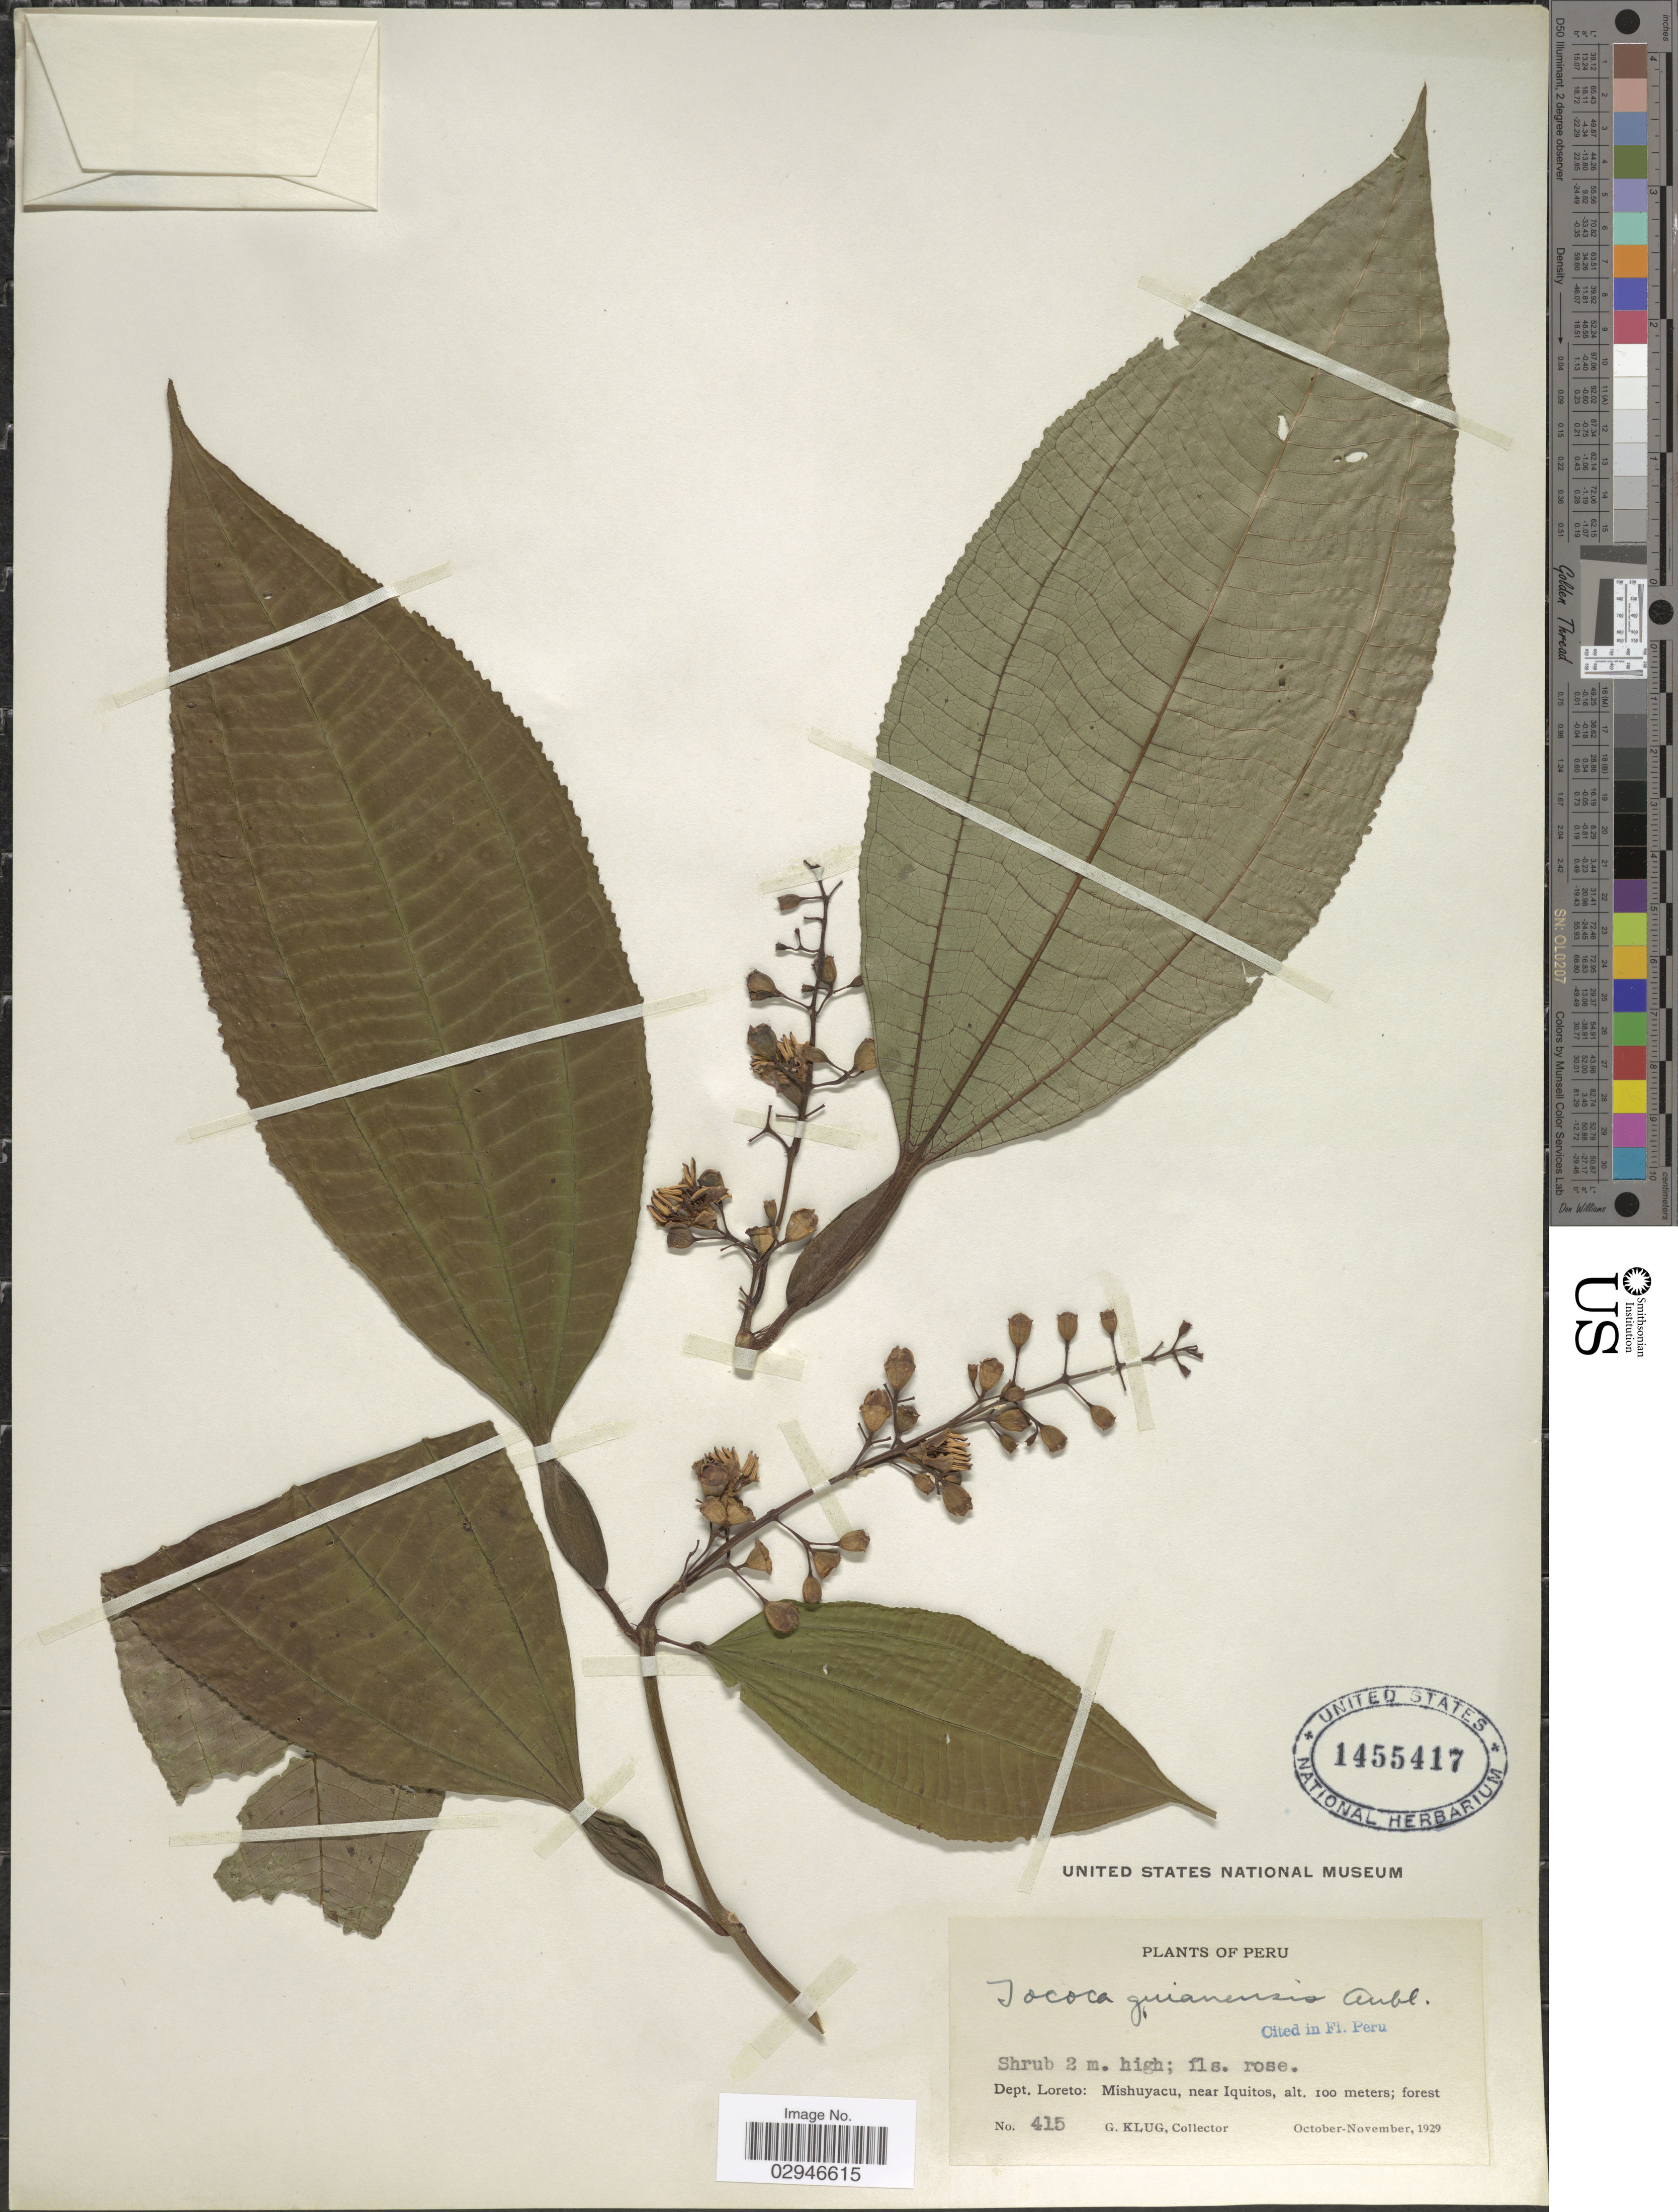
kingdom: Plantae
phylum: Tracheophyta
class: Magnoliopsida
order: Myrtales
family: Melastomataceae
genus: Tococa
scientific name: Tococa guianensis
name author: Aubl.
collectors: G. Klug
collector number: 415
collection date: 1929-10/1929-11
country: Peru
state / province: Loreto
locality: Dept. Loreto, Mishuyacu, near Iquitos.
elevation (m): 100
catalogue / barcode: US 1455417